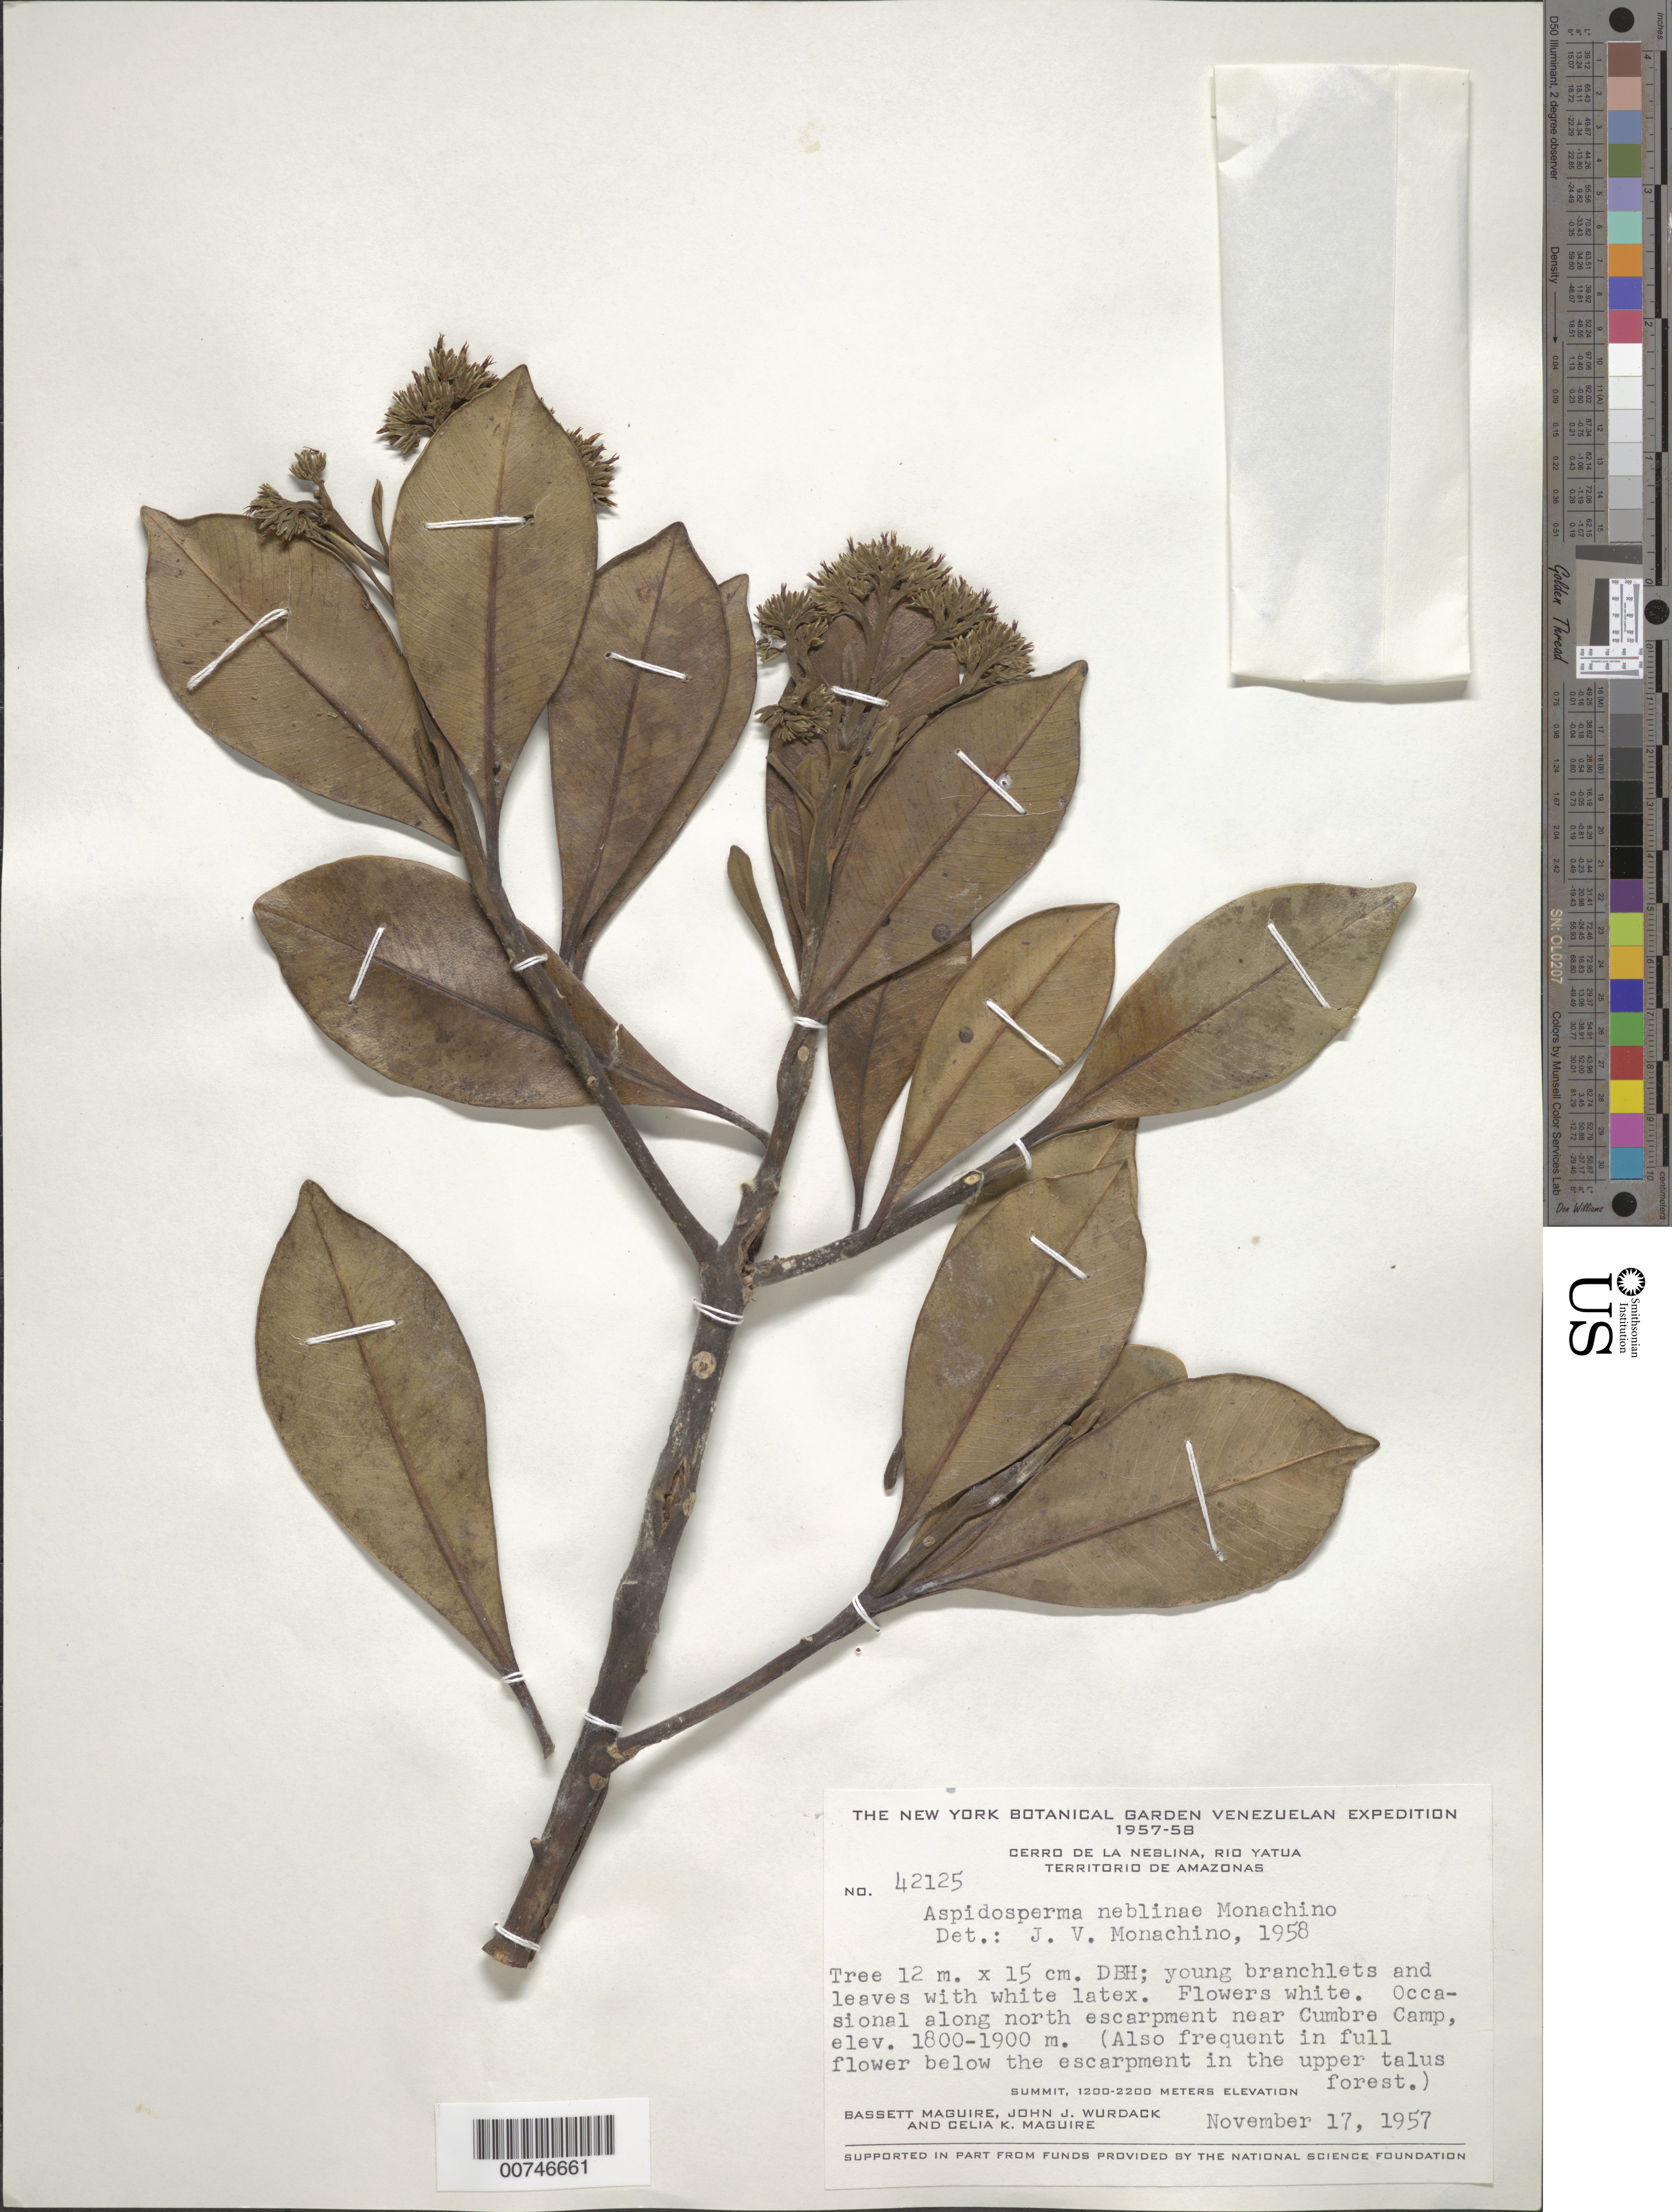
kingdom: Plantae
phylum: Tracheophyta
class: Magnoliopsida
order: Gentianales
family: Apocynaceae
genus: Aspidosperma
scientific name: Aspidosperma neblinae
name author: Monach.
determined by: Monachino, J. V.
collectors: B. Maguire, J. J. Wurdack & C. K. Maguire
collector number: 42125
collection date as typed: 17-Nov-57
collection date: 1957-11-17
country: Venezuela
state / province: Amazonas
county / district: Río Negro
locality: Cerro de la Neblina, Río Yatua, North Escarpment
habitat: Below the escarpment in upper talus forest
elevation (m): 1200